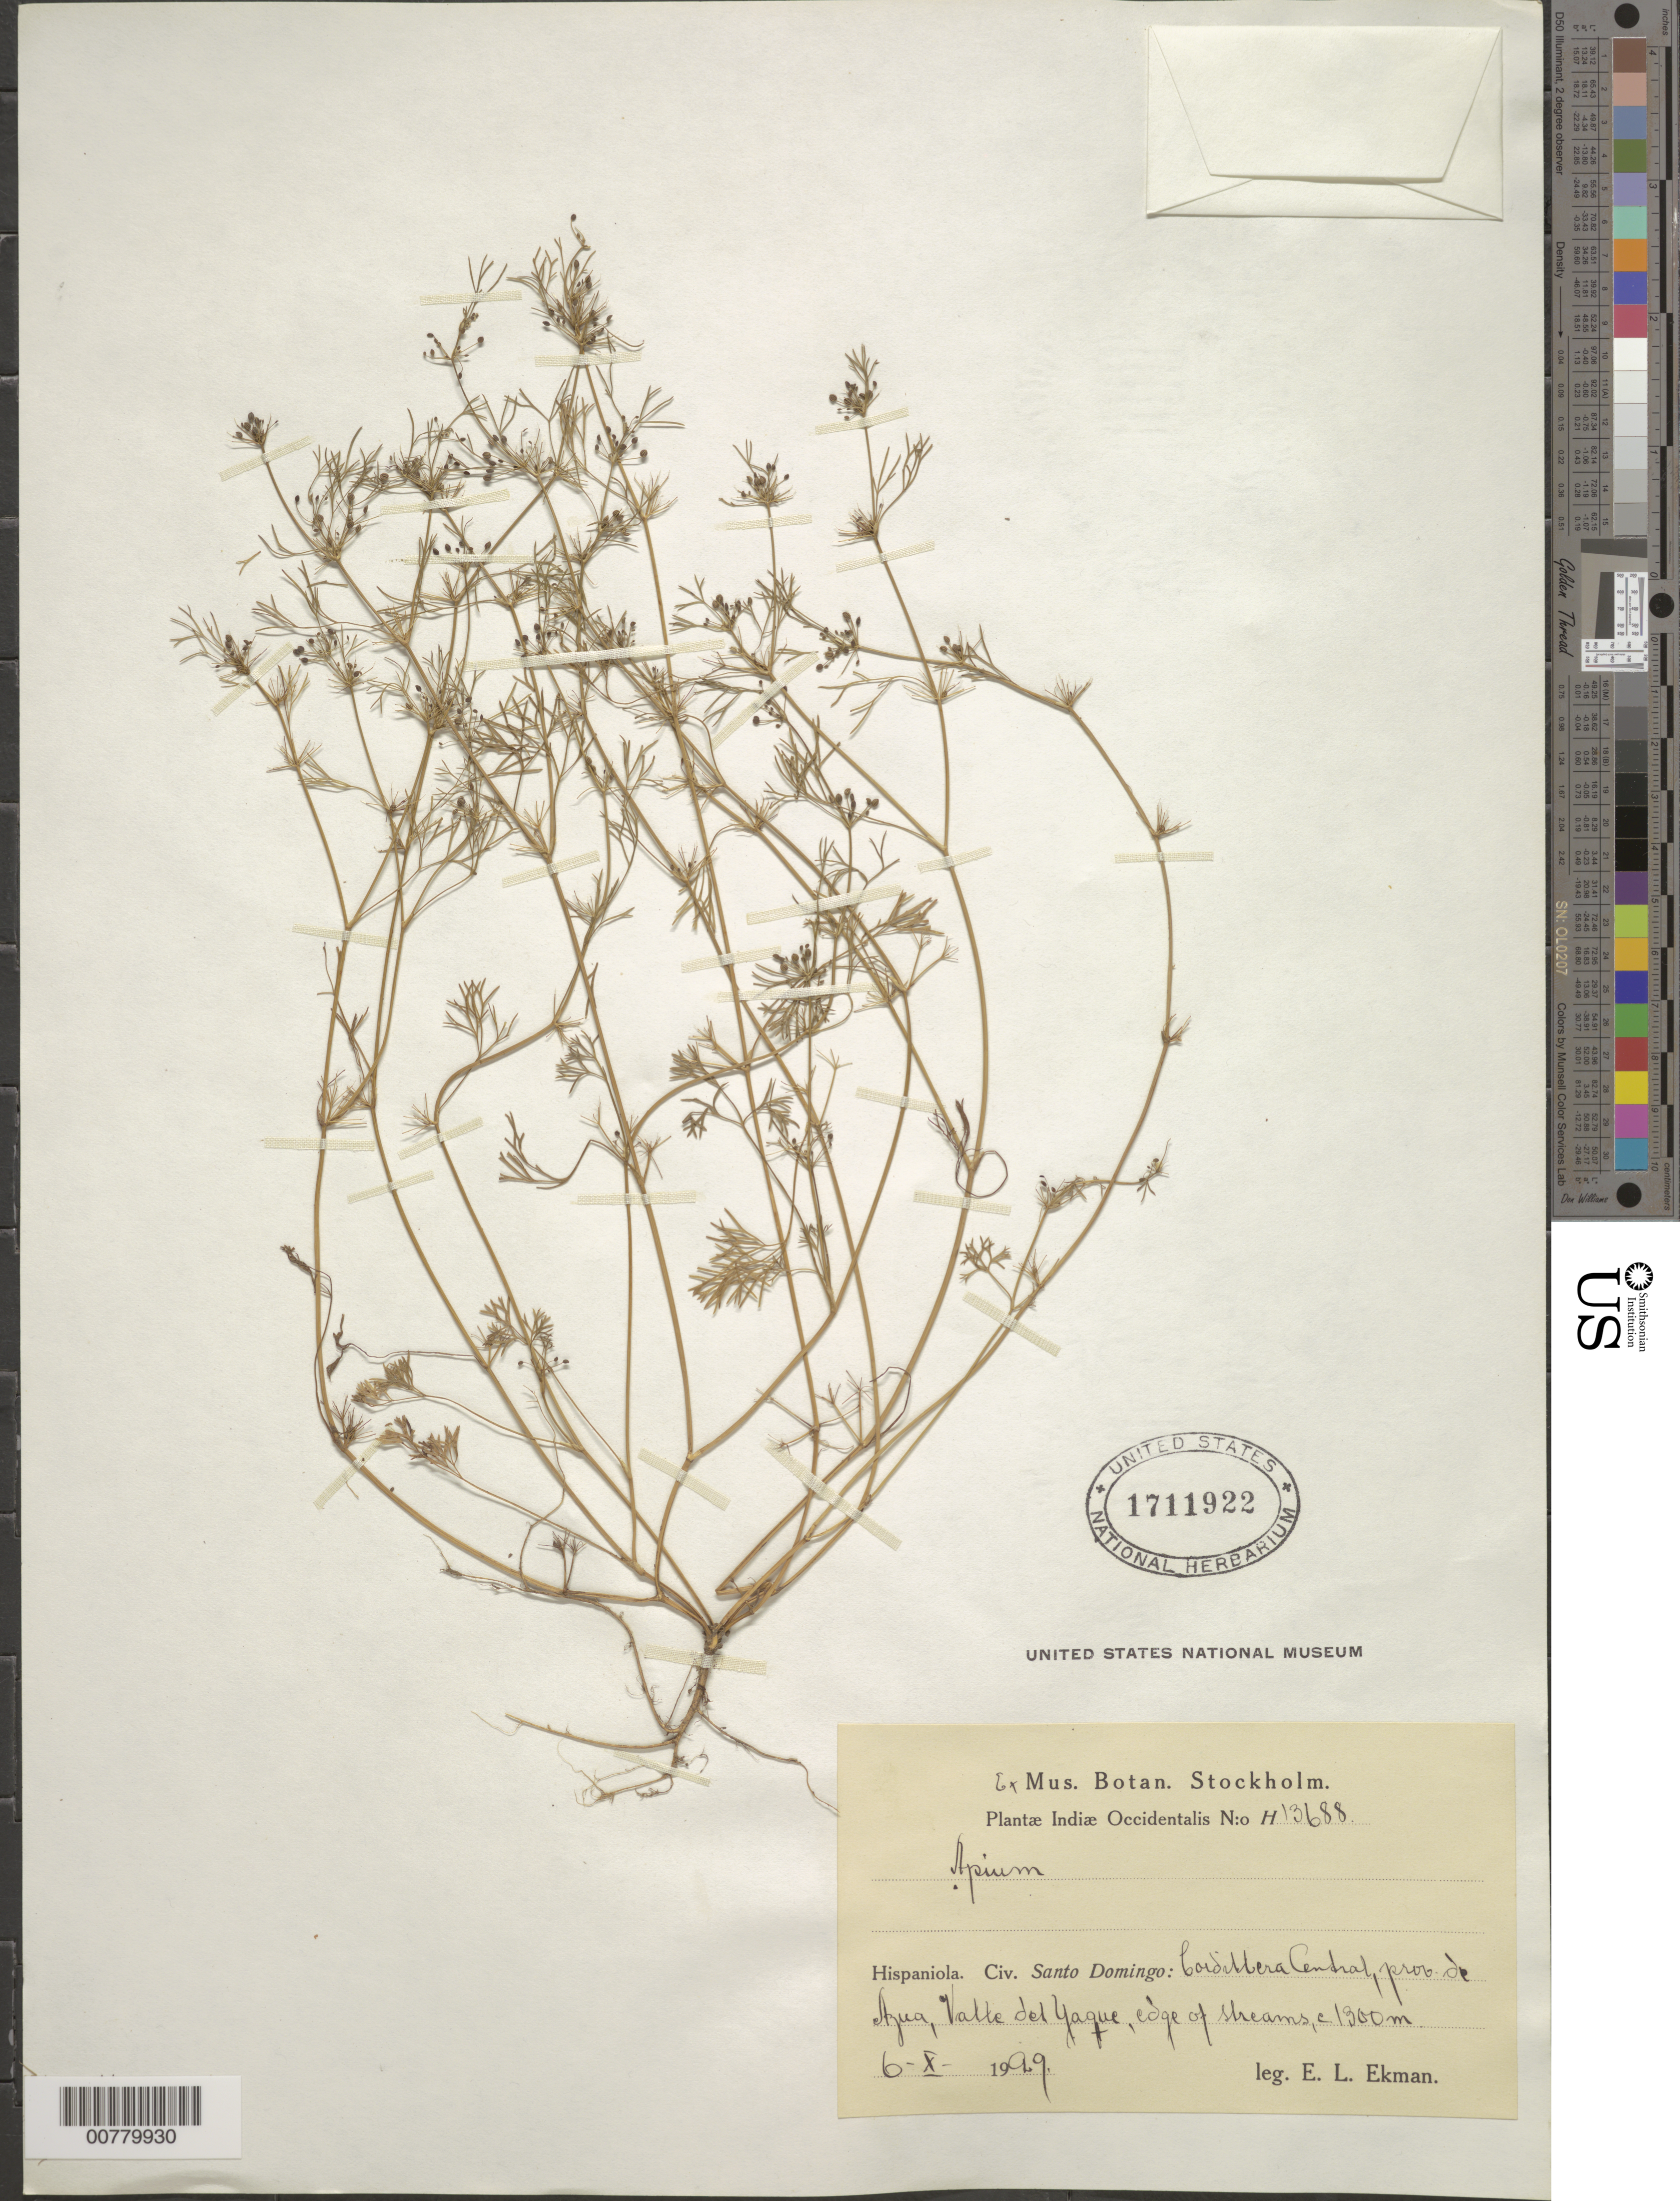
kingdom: Plantae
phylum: Tracheophyta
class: Magnoliopsida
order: Apiales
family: Apiaceae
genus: Cyclospermum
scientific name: Cyclospermum leptophyllum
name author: (Pers.) Sprague ex Britton & P. Wilson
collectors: E. L. Ekman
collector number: H 13688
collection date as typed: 06 Oct 1929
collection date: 1929-10-06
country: Dominican Republic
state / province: Azua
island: Hispaniola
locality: Cordillera Central, Valle del Yaque.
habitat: Edge of streams.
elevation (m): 1300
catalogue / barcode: US 1711922